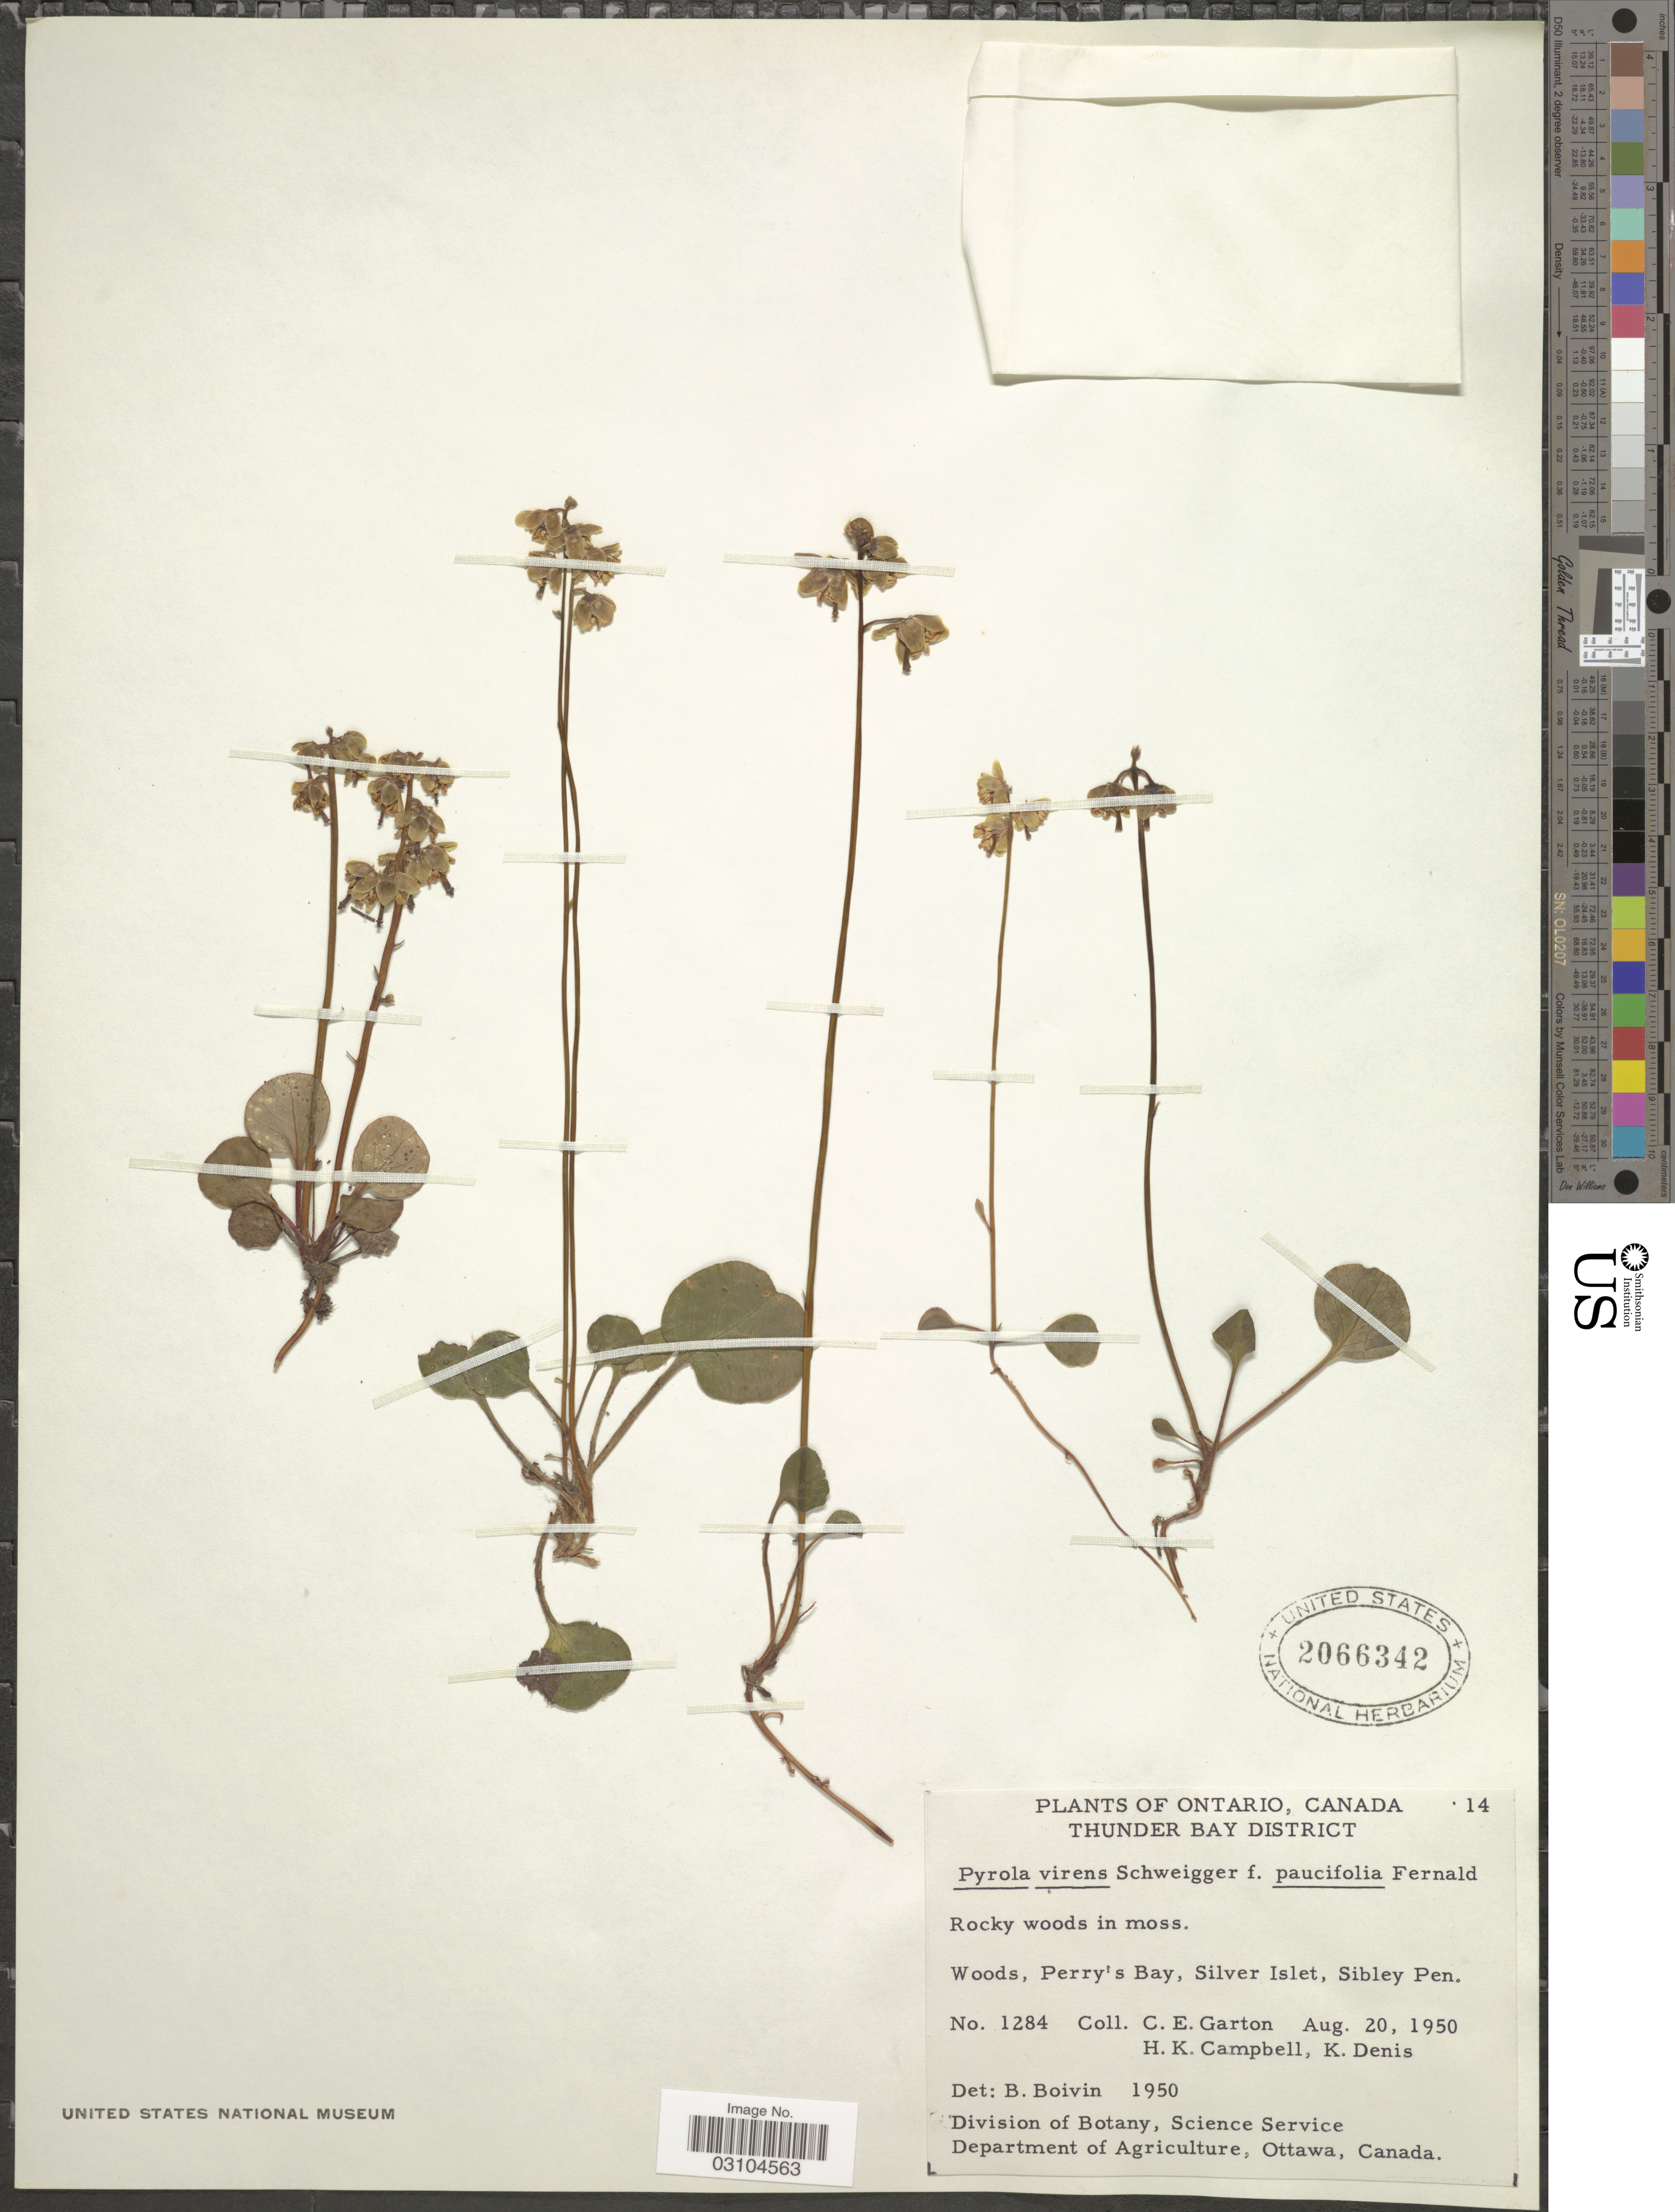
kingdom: Plantae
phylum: Tracheophyta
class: Magnoliopsida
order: Ericales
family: Ericaceae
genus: Pyrola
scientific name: Pyrola virens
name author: Schweigg.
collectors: C. E. Garton, H. K. Campbell & K. Denis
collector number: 1284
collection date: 1950-08-20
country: Canada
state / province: Ontario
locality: Thunder Bay District. Woods, Perry's Bay, Silver Islet, Sibley Pen.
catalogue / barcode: US 2066342